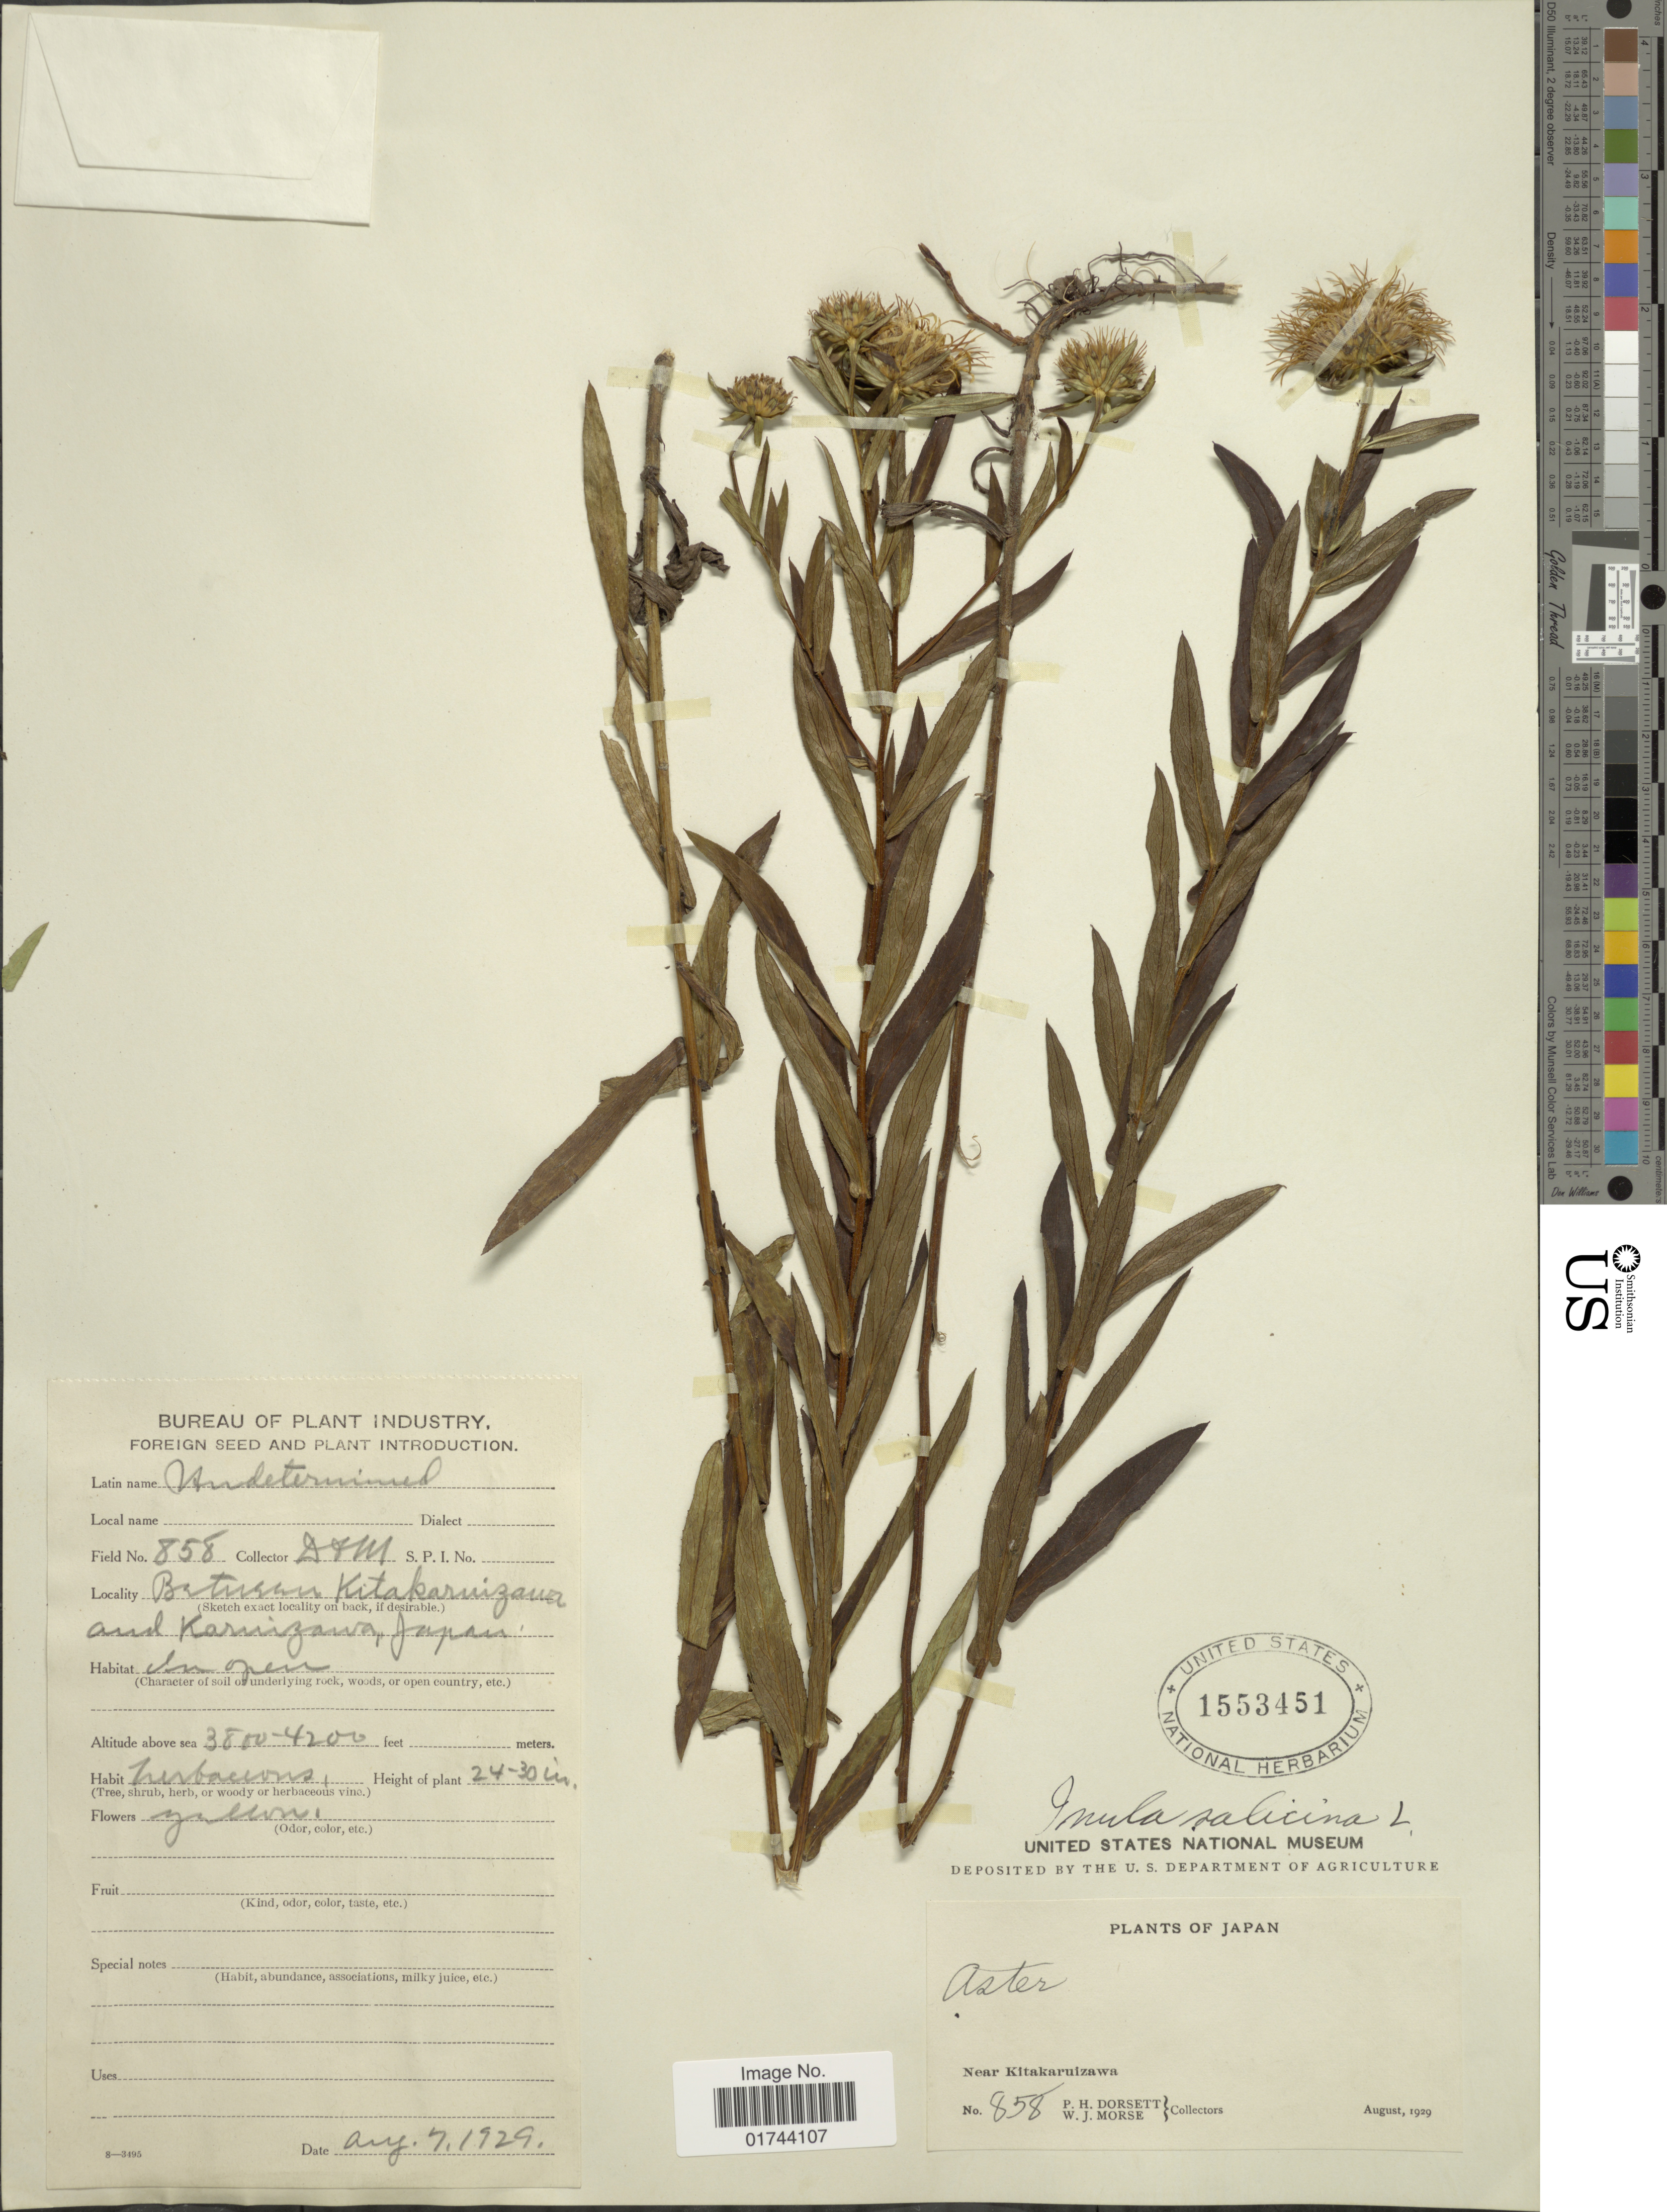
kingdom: Plantae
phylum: Tracheophyta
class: Magnoliopsida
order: Asterales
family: Asteraceae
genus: Inula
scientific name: Inula salicina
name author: L.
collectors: P. H. Dorsett & W. J. Morse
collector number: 858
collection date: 1929-08-07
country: Japan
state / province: Nagano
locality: Batusan, near Kitakaruizawa and Karuizawa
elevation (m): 1158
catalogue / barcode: US 1553451